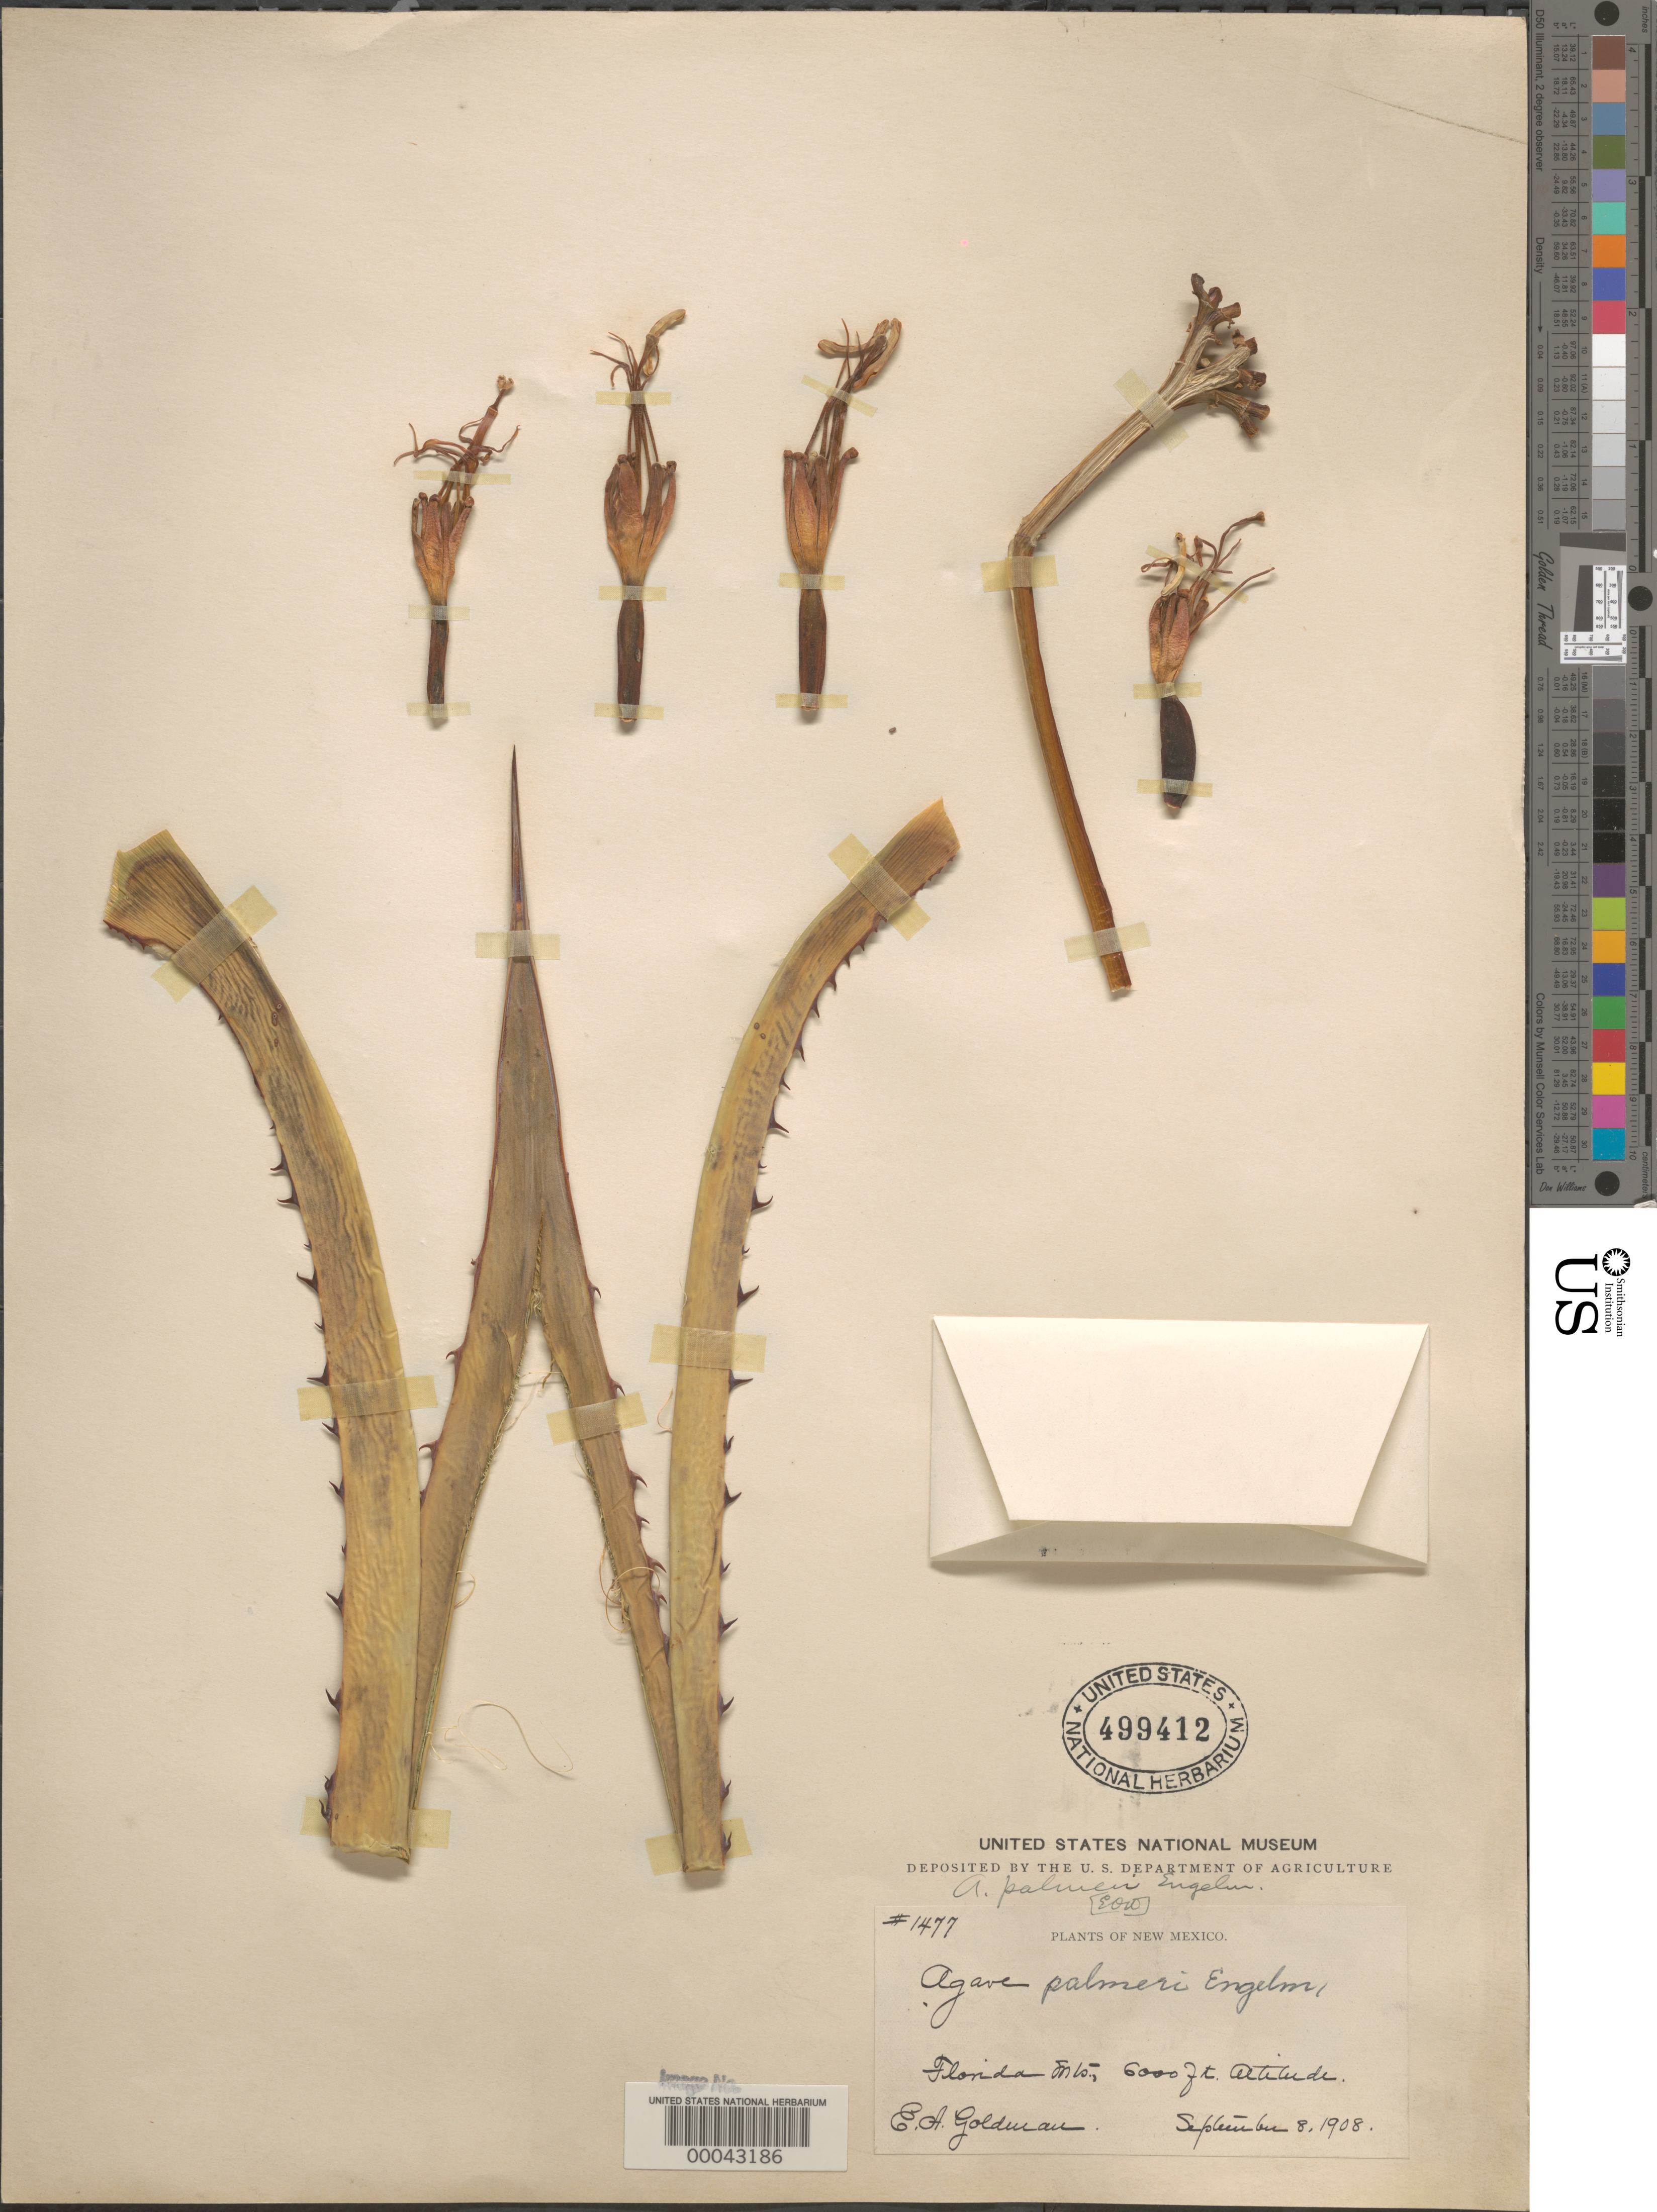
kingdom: Plantae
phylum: Tracheophyta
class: Liliopsida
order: Asparagales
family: Asparagaceae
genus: Agave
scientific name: Agave palmeri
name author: Engelm.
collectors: E. A. Goldman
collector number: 1477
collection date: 1908-09-08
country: United States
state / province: New Mexico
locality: Florida Mts.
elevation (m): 1829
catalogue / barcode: US 499412